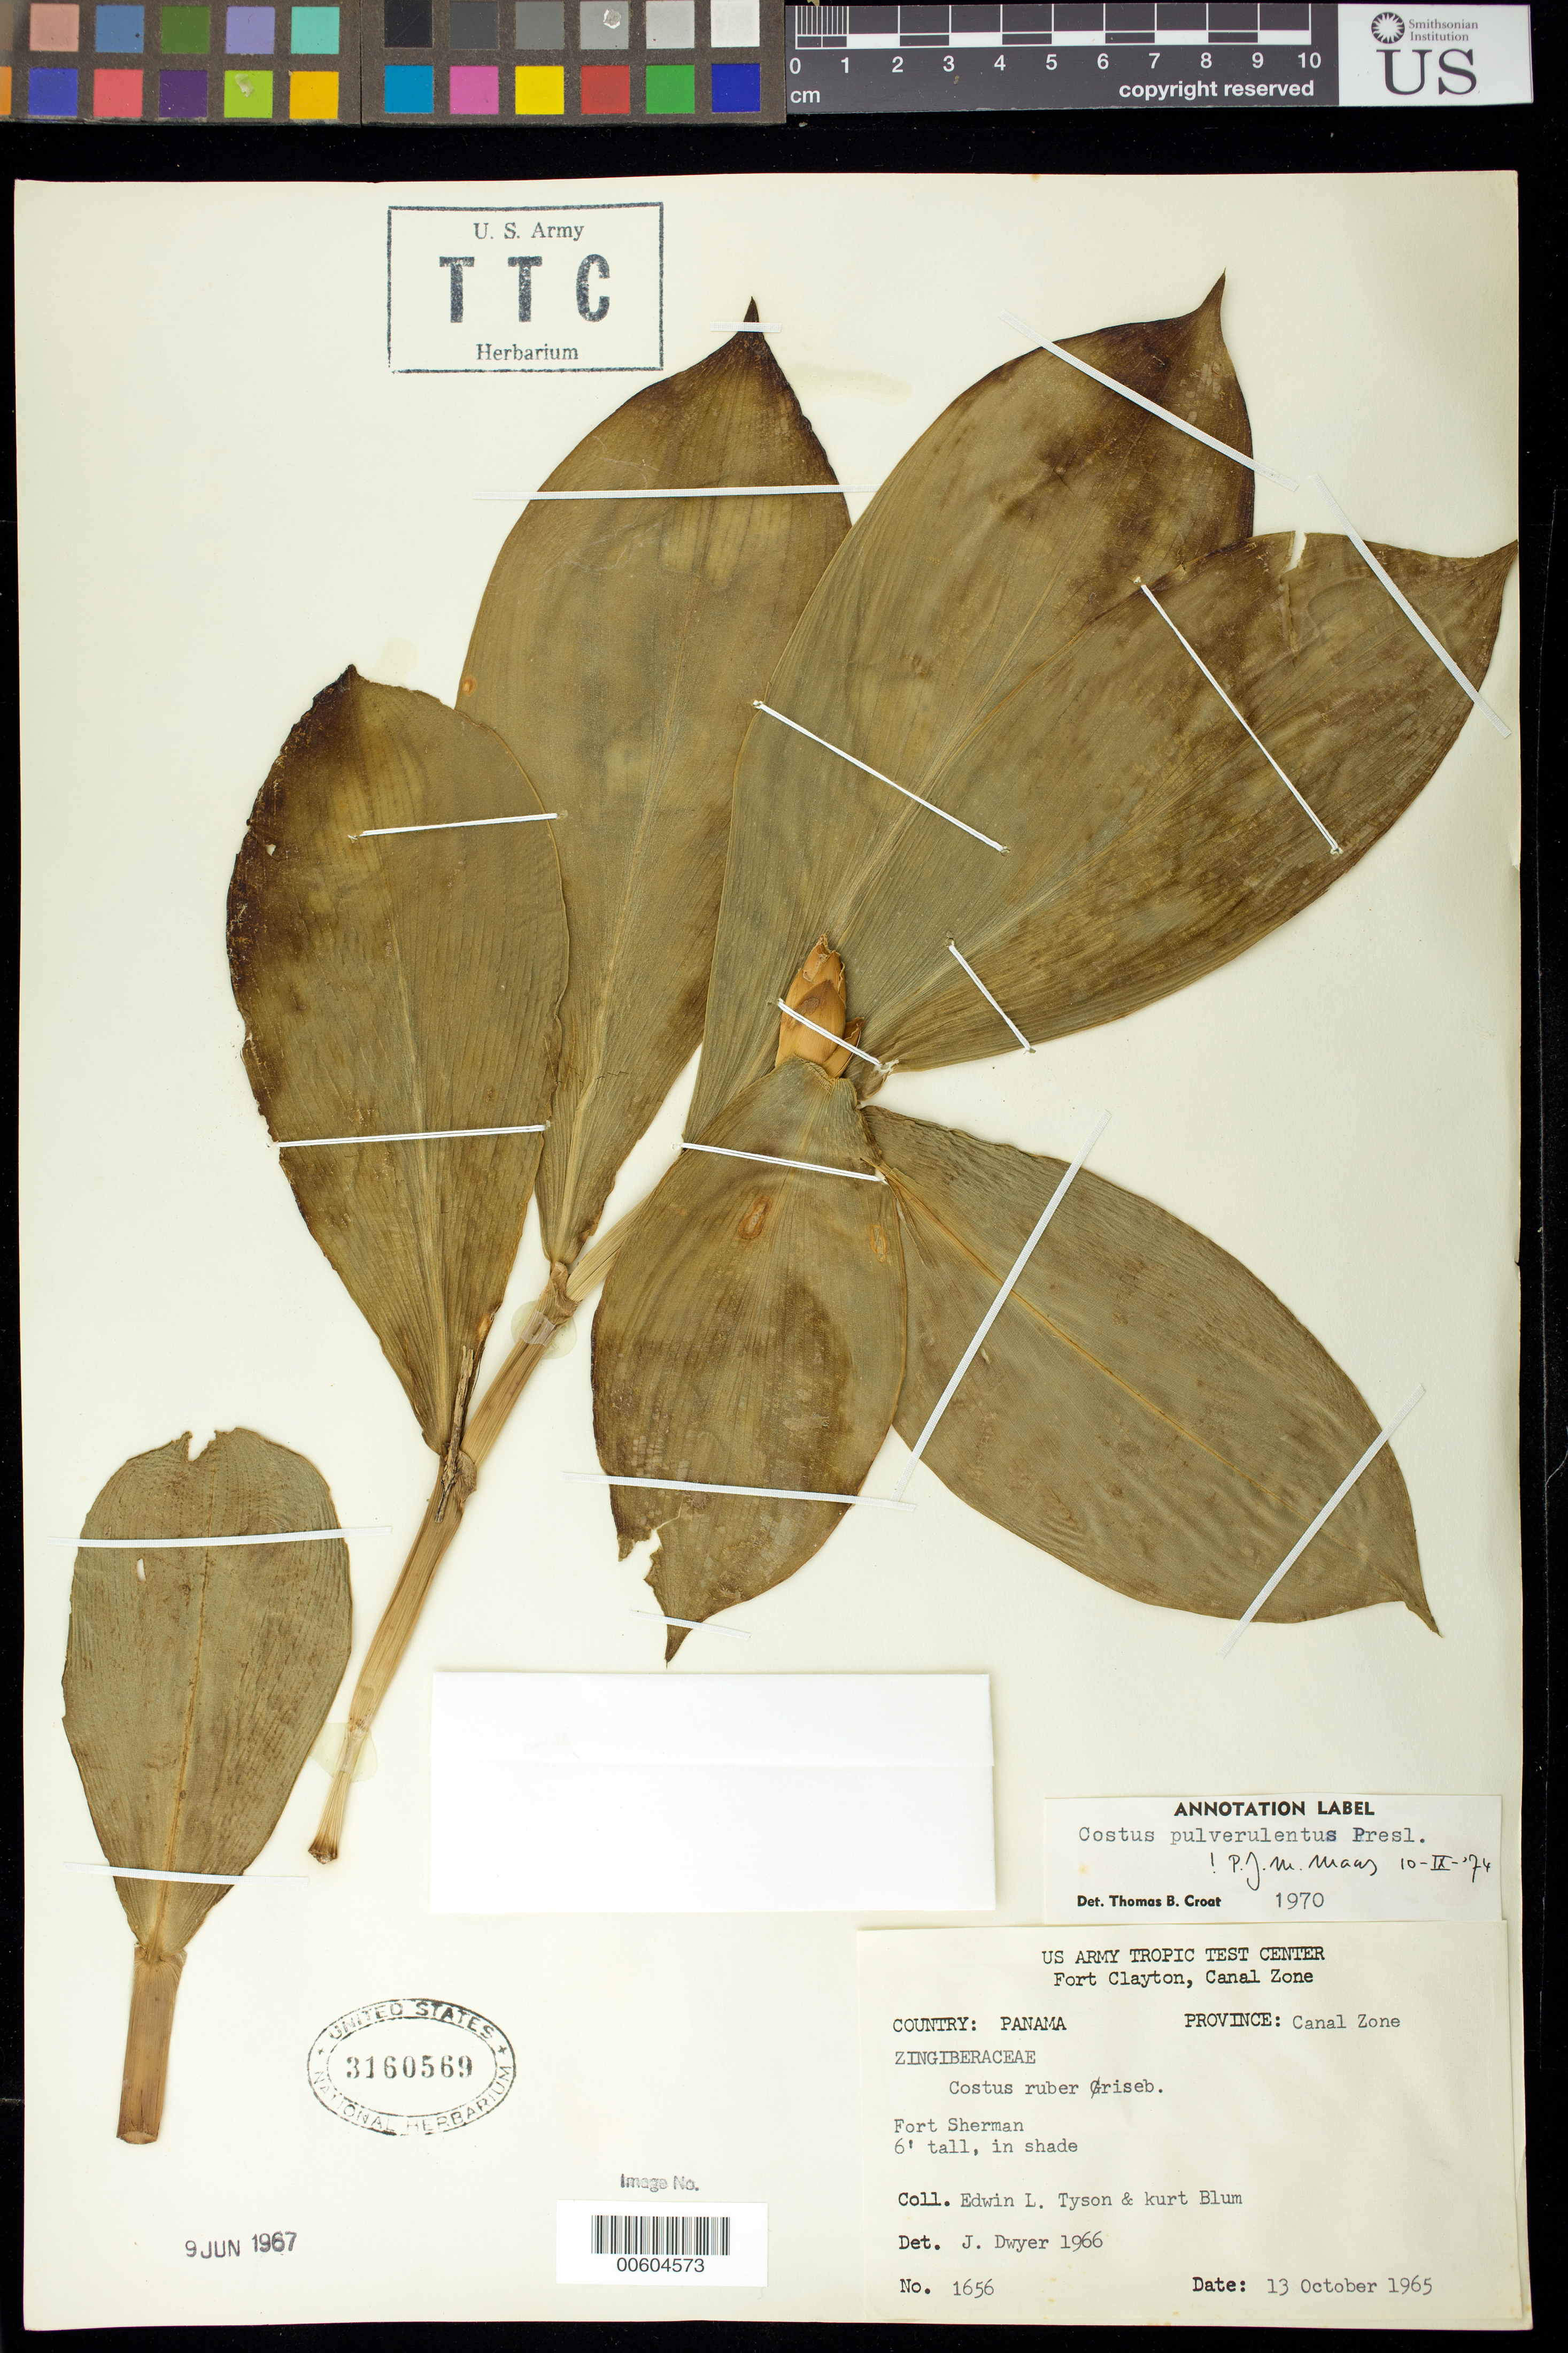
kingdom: Plantae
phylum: Tracheophyta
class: Liliopsida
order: Zingiberales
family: Costaceae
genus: Costus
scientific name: Costus pulverulentus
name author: C. Presl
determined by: Maas, Paul J. M.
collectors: E. L. Tyson & K. E. Blum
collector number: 1656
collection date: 1965-10-13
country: Panama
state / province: Colón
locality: Fort Sherman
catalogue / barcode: US 3160569